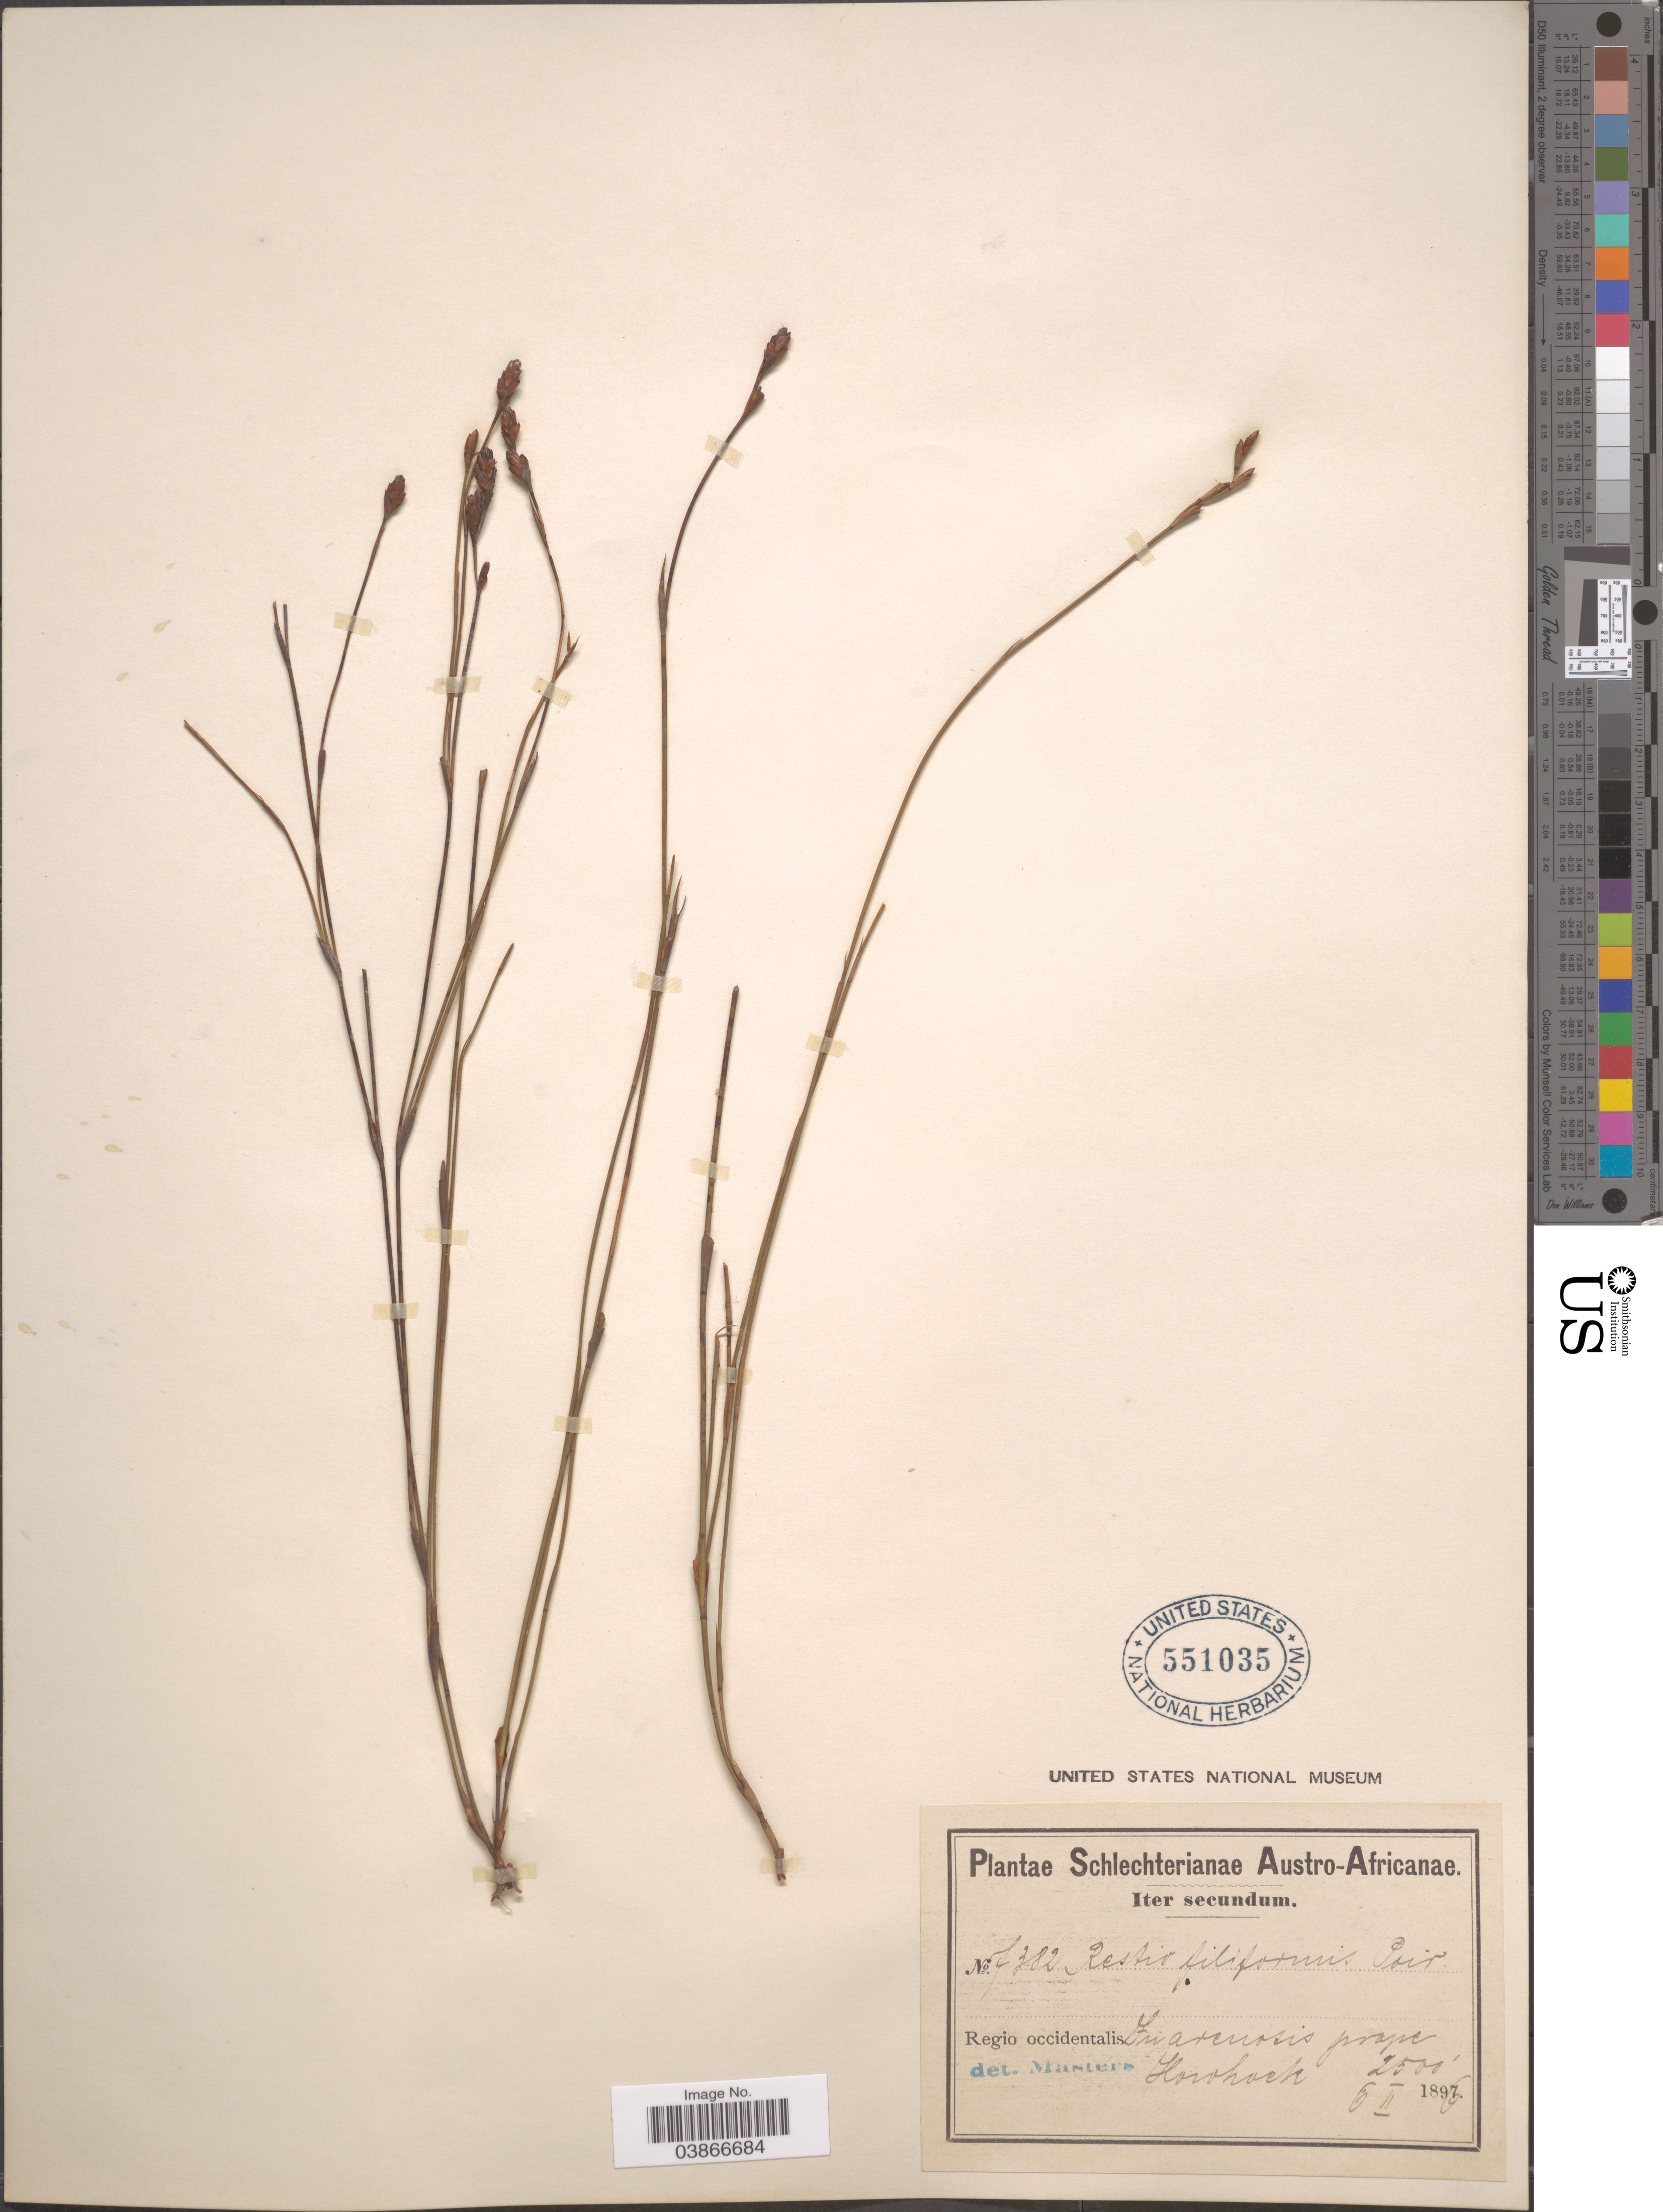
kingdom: Plantae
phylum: Tracheophyta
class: Liliopsida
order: Poales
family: Restionaceae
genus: Restio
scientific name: Restio filiformis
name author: Poir.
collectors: Schlechter, --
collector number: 7382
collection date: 1896-02-06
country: South Africa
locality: Austro-Africanæ. Regio occidentalis In arenosis prope Howhoek.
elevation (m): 762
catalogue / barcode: US 551035